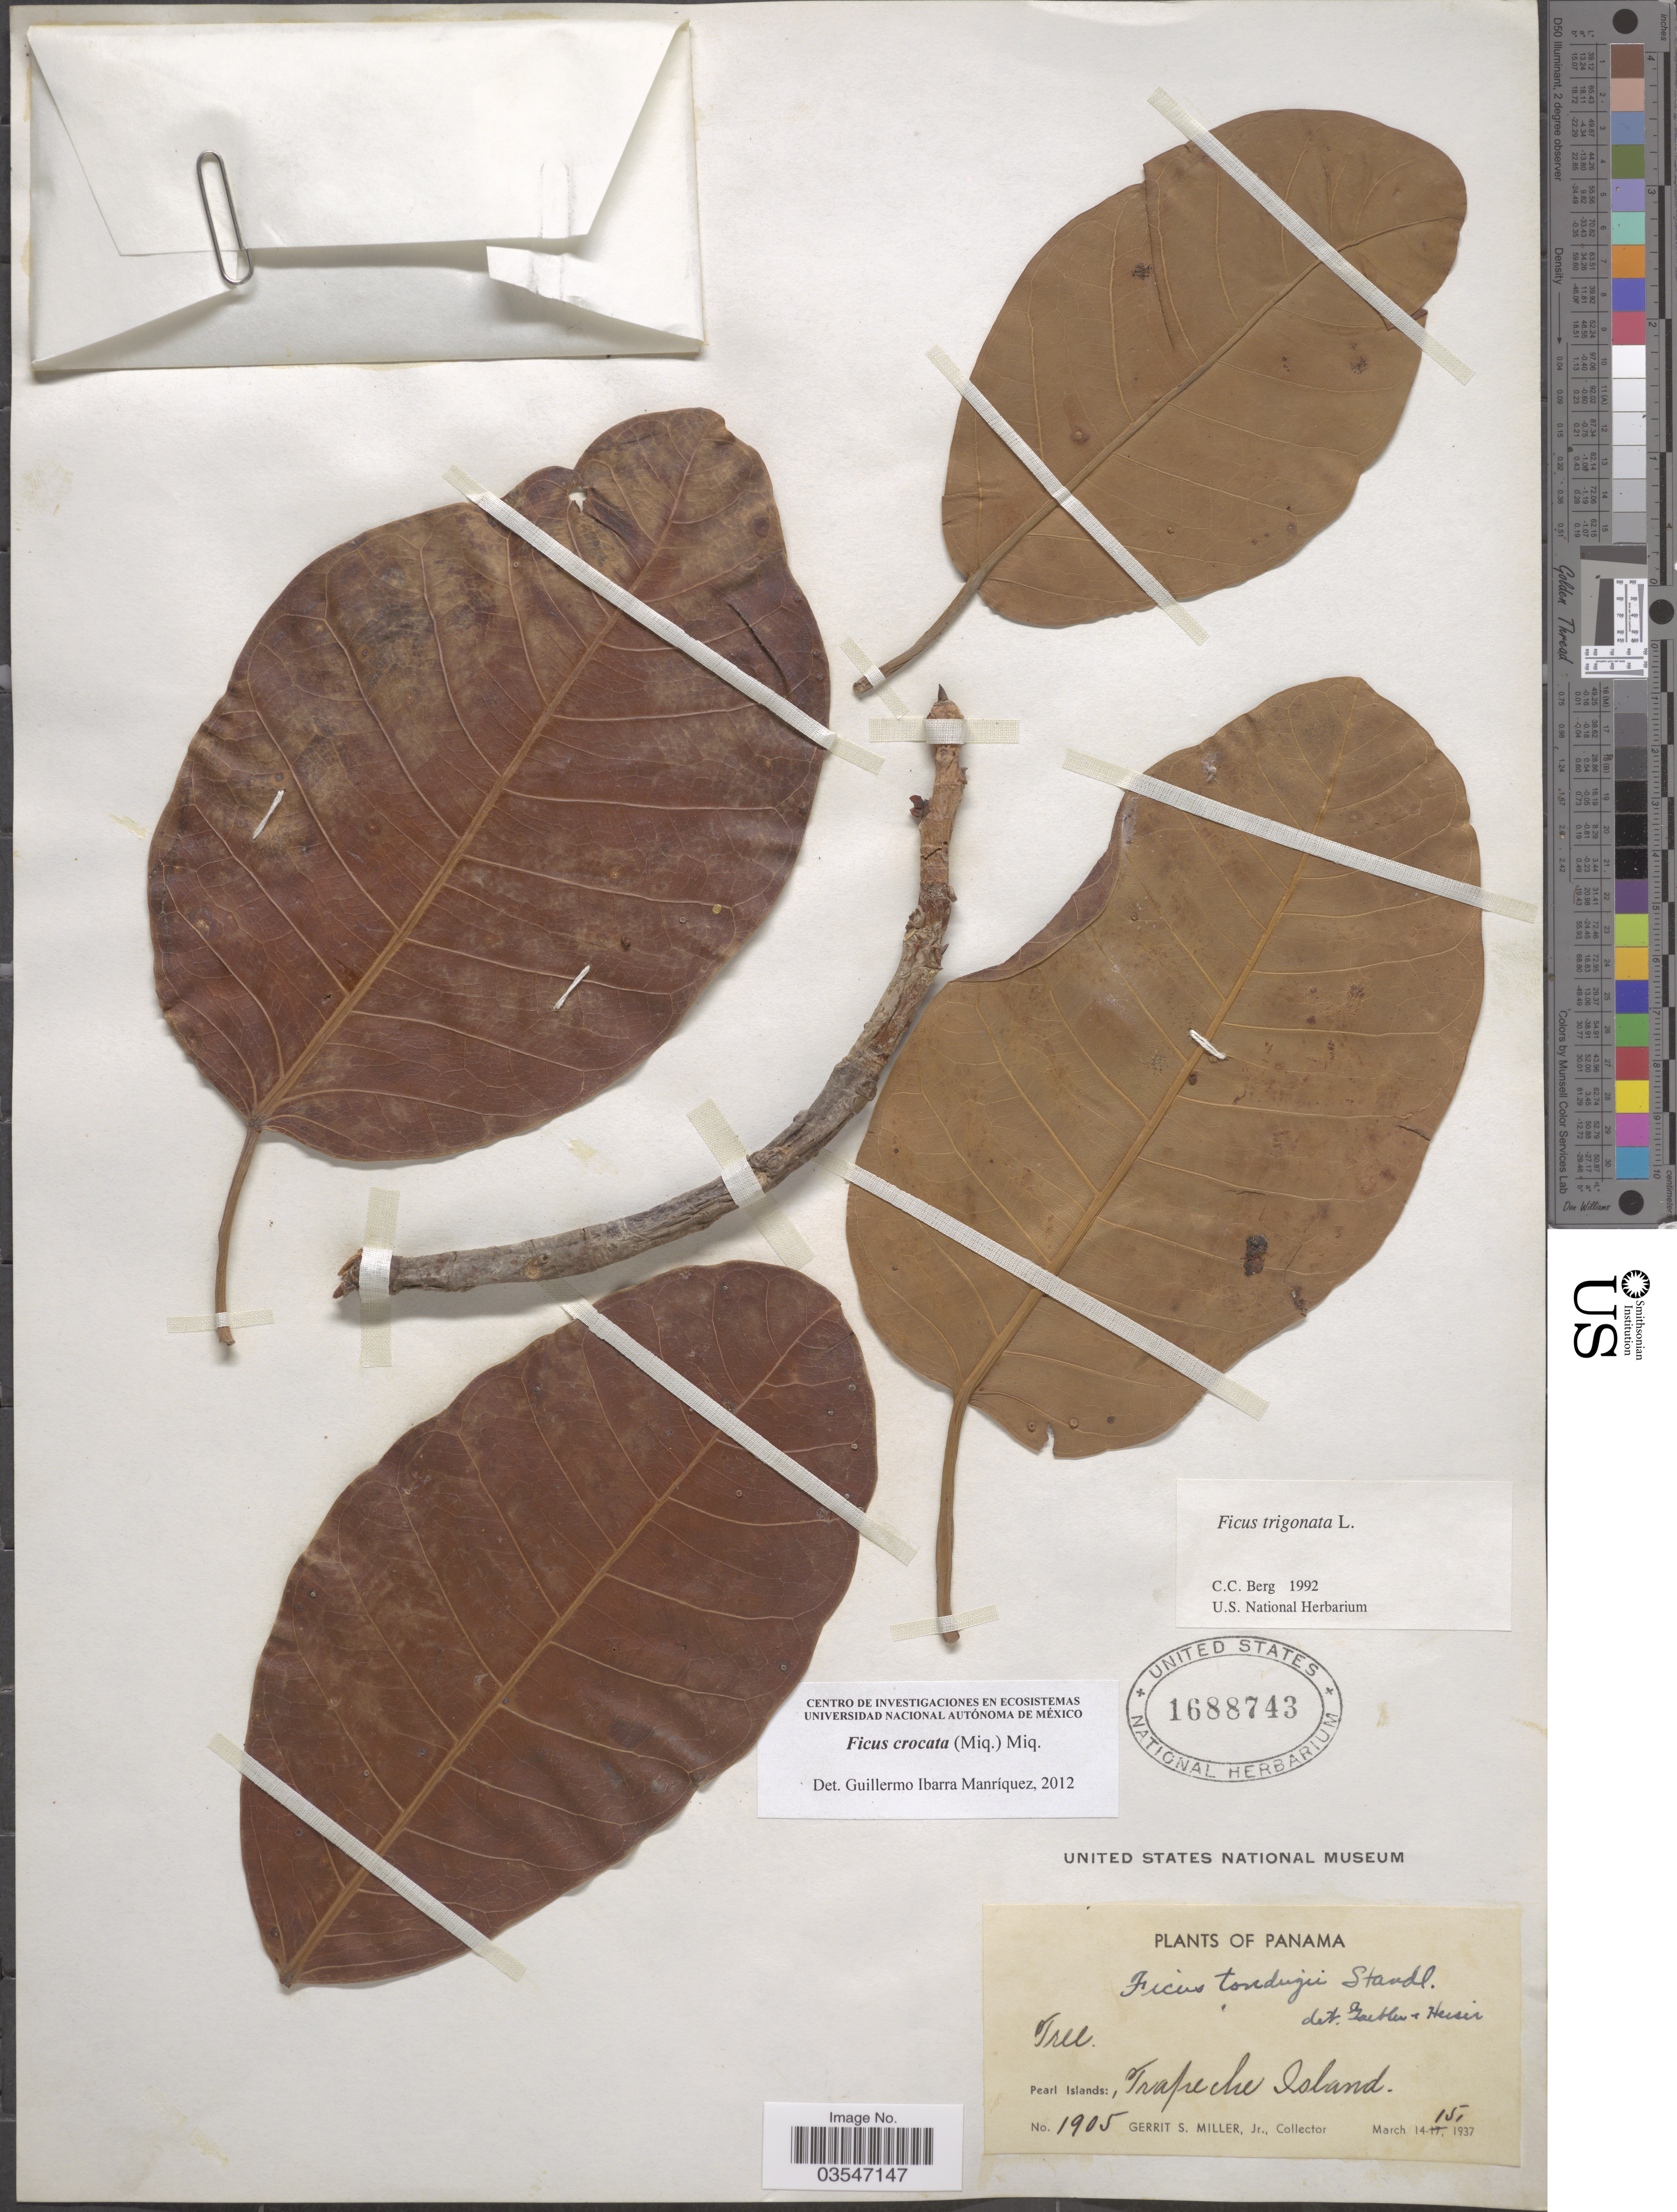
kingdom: Plantae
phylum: Tracheophyta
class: Magnoliopsida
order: Rosales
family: Moraceae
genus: Ficus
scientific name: Ficus crocata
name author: (Miq.) Miq.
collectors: G. S. Miller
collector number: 1905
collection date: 1937-03-14/1937-03-15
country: Panama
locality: Pearl Islands:, Trapeche Island.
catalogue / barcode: US 1688743